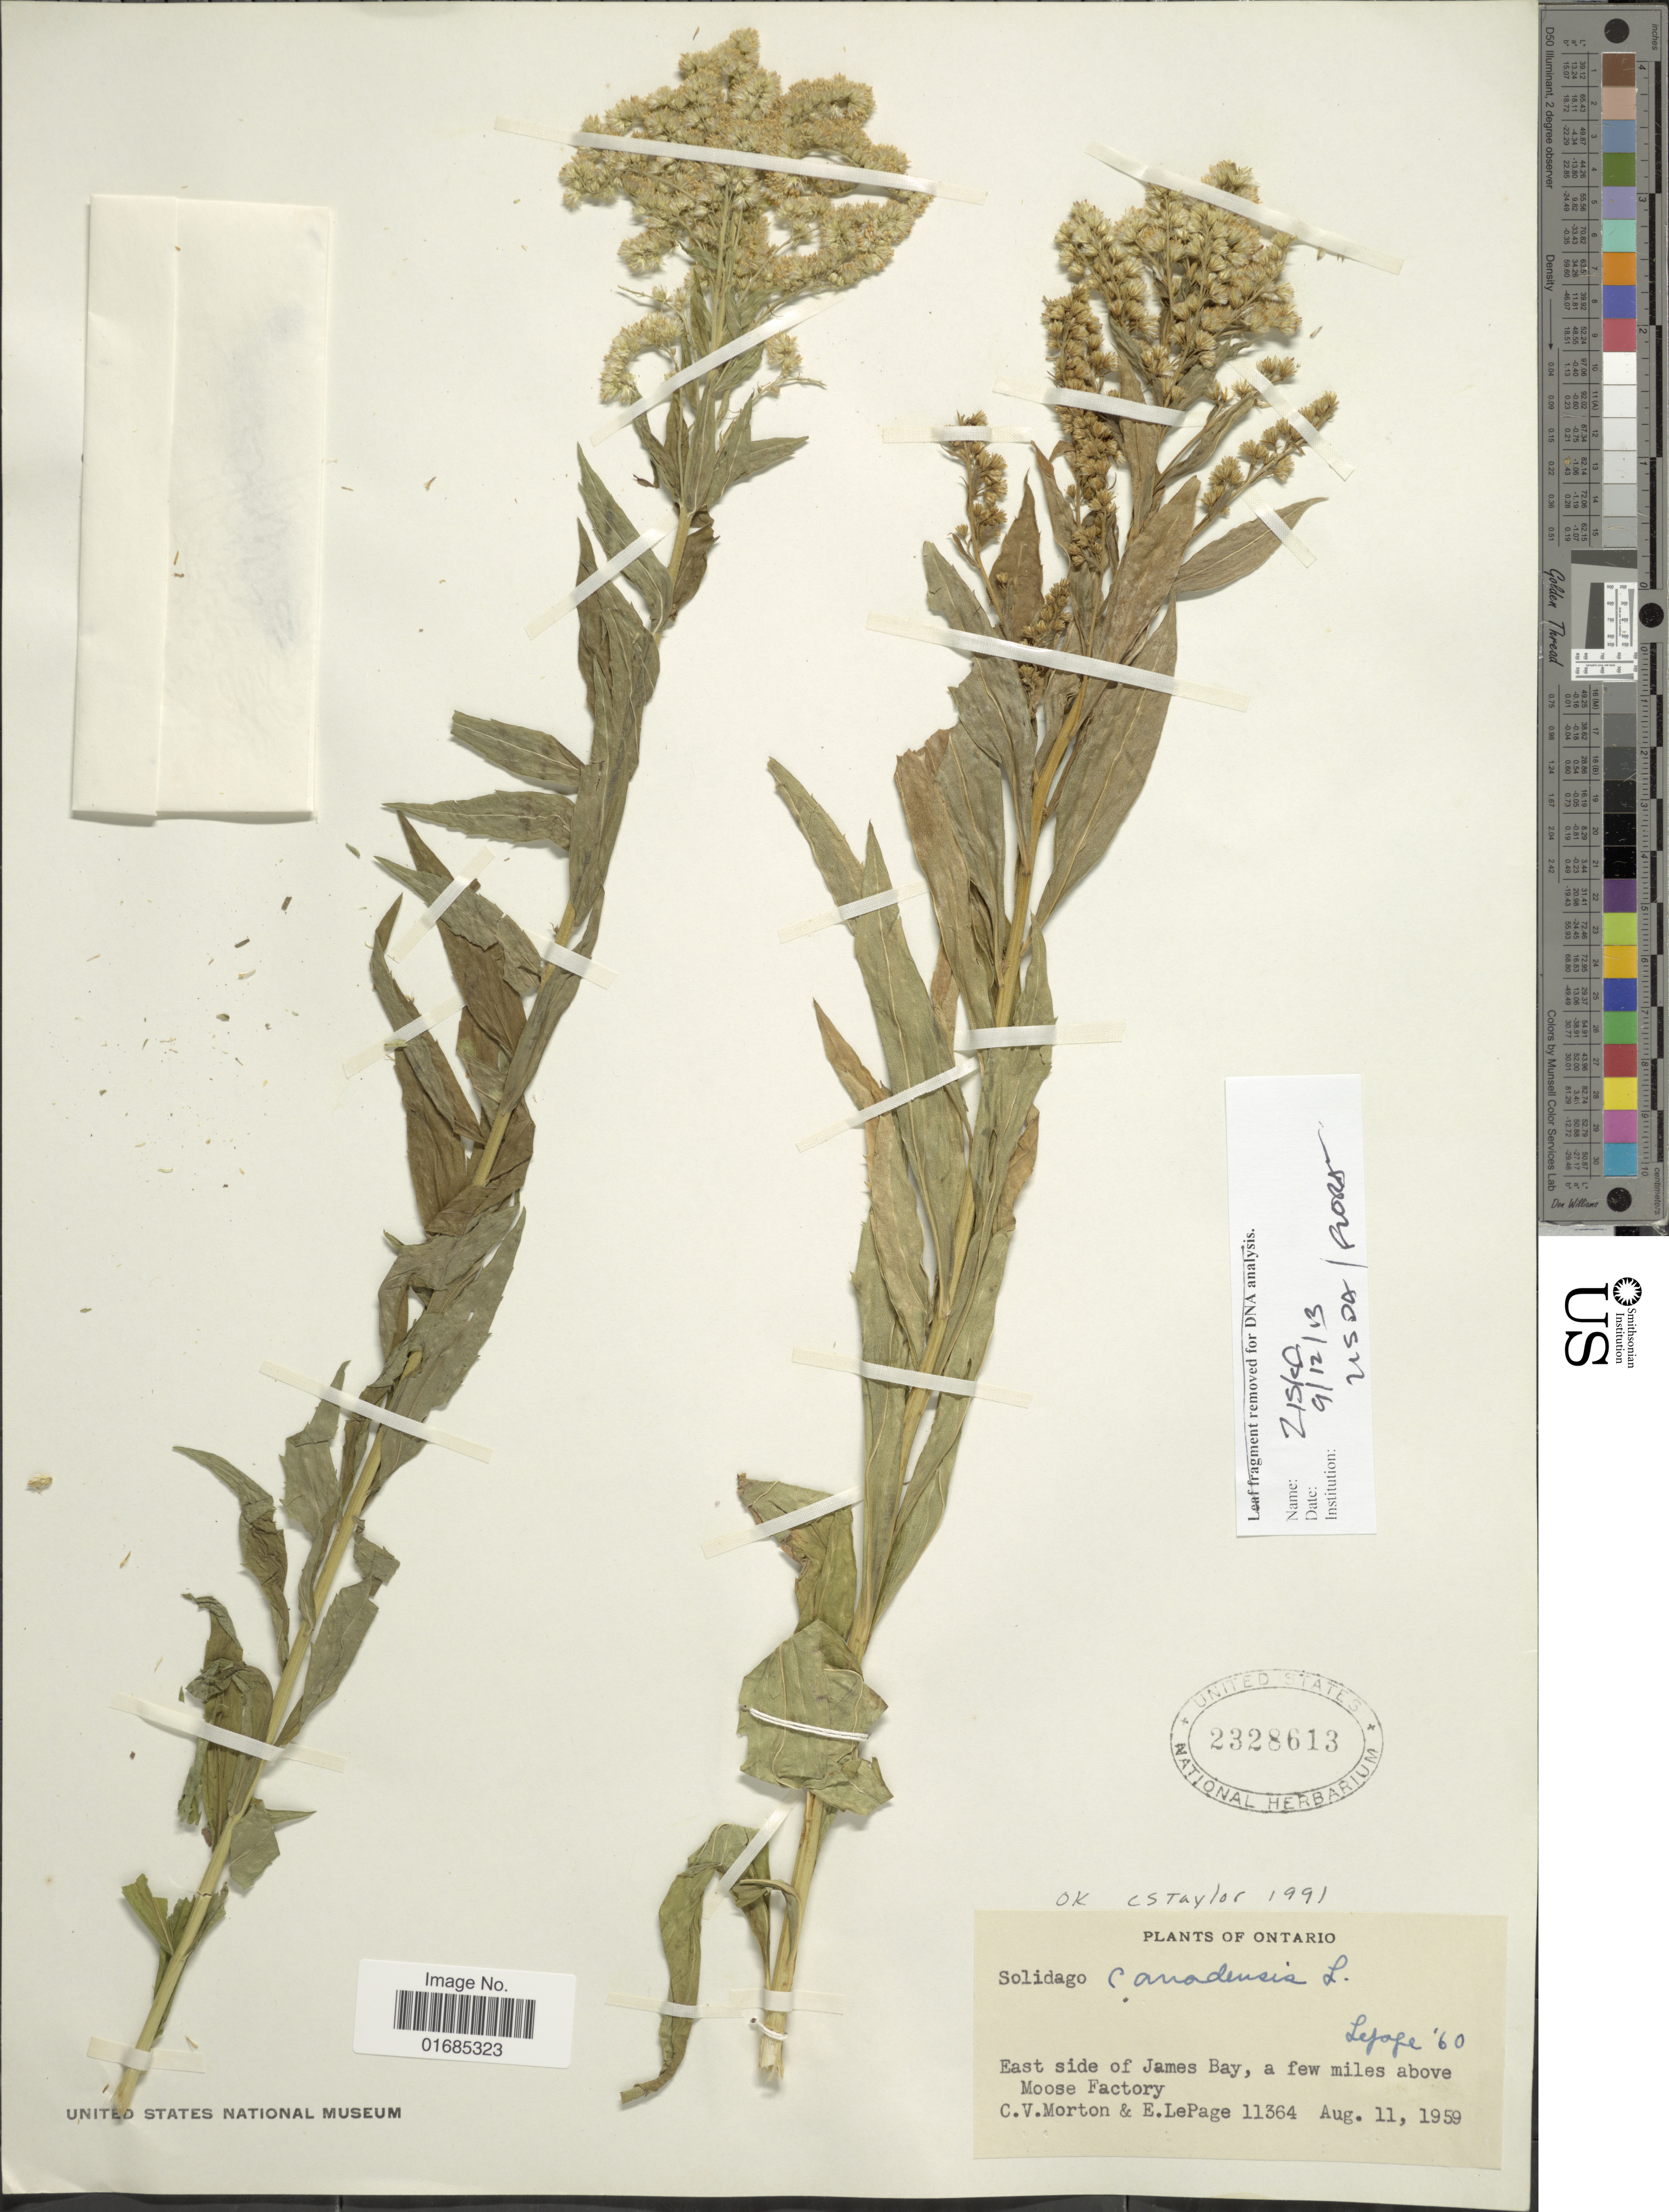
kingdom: Plantae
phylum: Tracheophyta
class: Magnoliopsida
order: Asterales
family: Asteraceae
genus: Solidago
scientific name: Solidago canadensis var. canadensis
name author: L.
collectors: C. V. Morton & E. Lepage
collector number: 11364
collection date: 1959-08-11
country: Canada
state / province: Ontario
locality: East side of James bay, a few miles above Moose Factory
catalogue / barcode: US 2328613